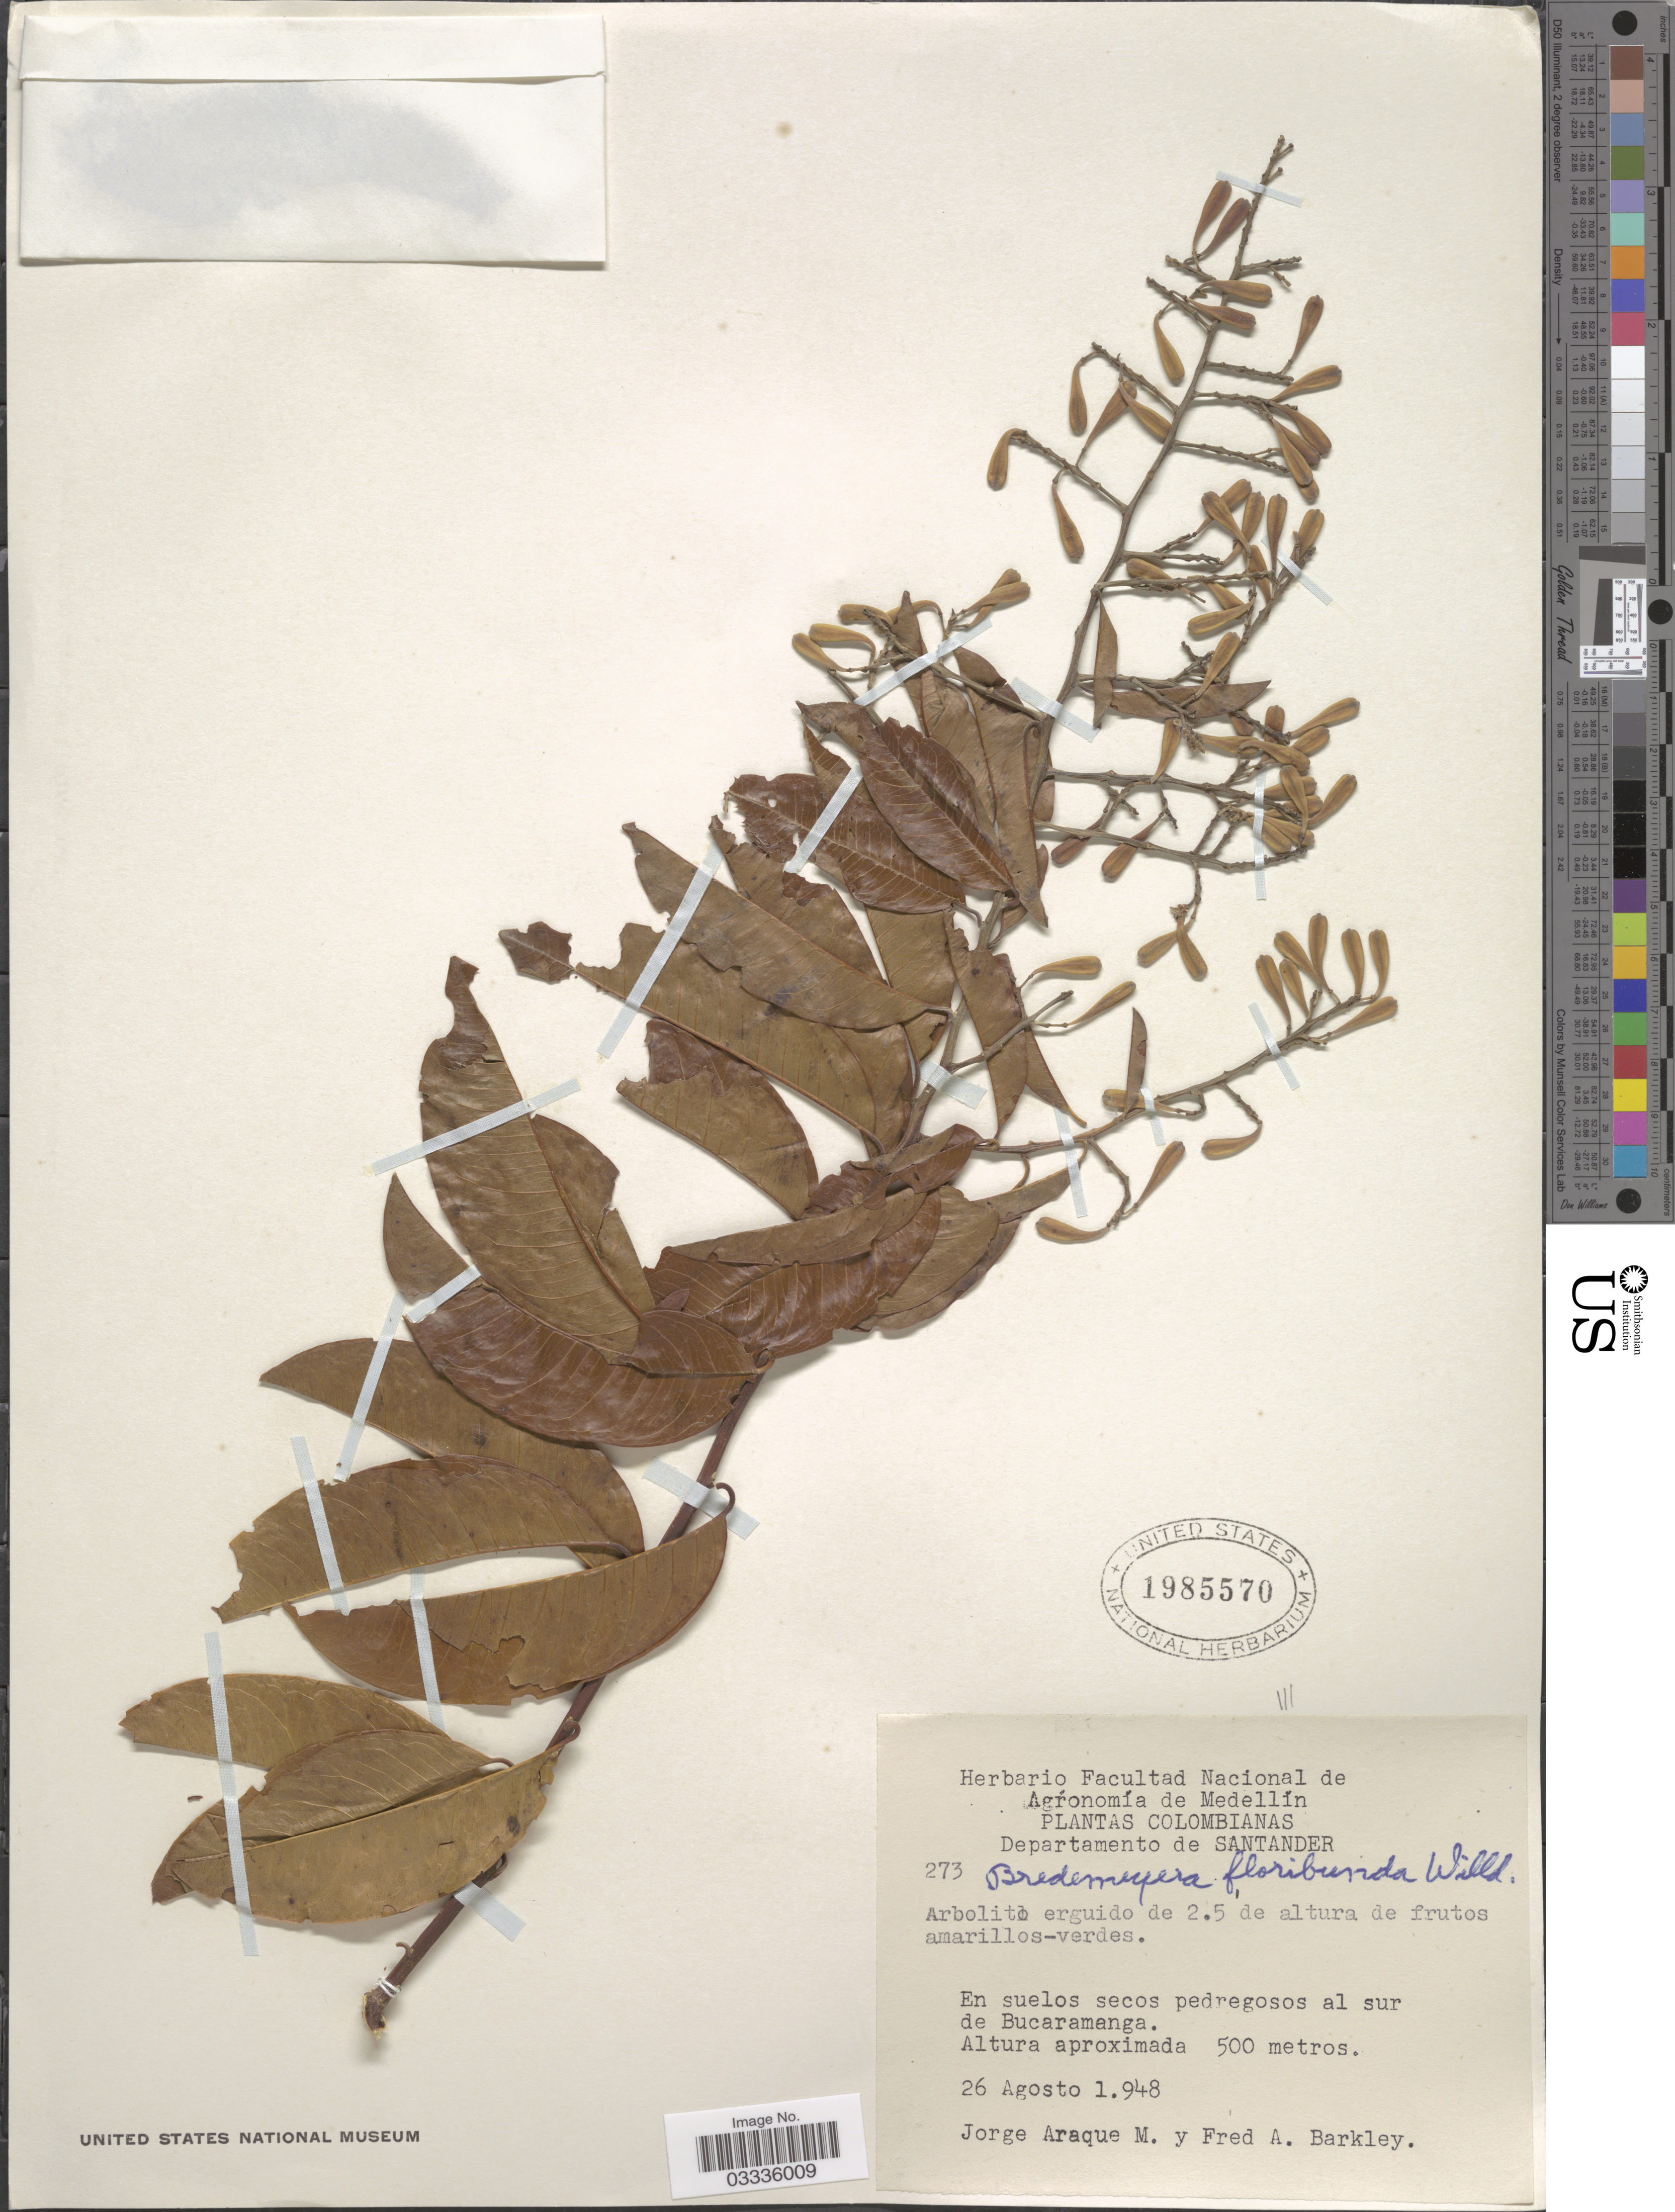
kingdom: Plantae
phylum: Tracheophyta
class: Magnoliopsida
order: Fabales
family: Polygalaceae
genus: Bredemeyera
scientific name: Bredemeyera floribunda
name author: Willd.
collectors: J. Araque Molina & F. A. Barkley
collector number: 273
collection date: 1948-08-26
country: Colombia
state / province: Santander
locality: Departamento de Santander. En suelos secos pedregosos al sur de Bucaramanga.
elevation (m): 500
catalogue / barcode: US 1985570